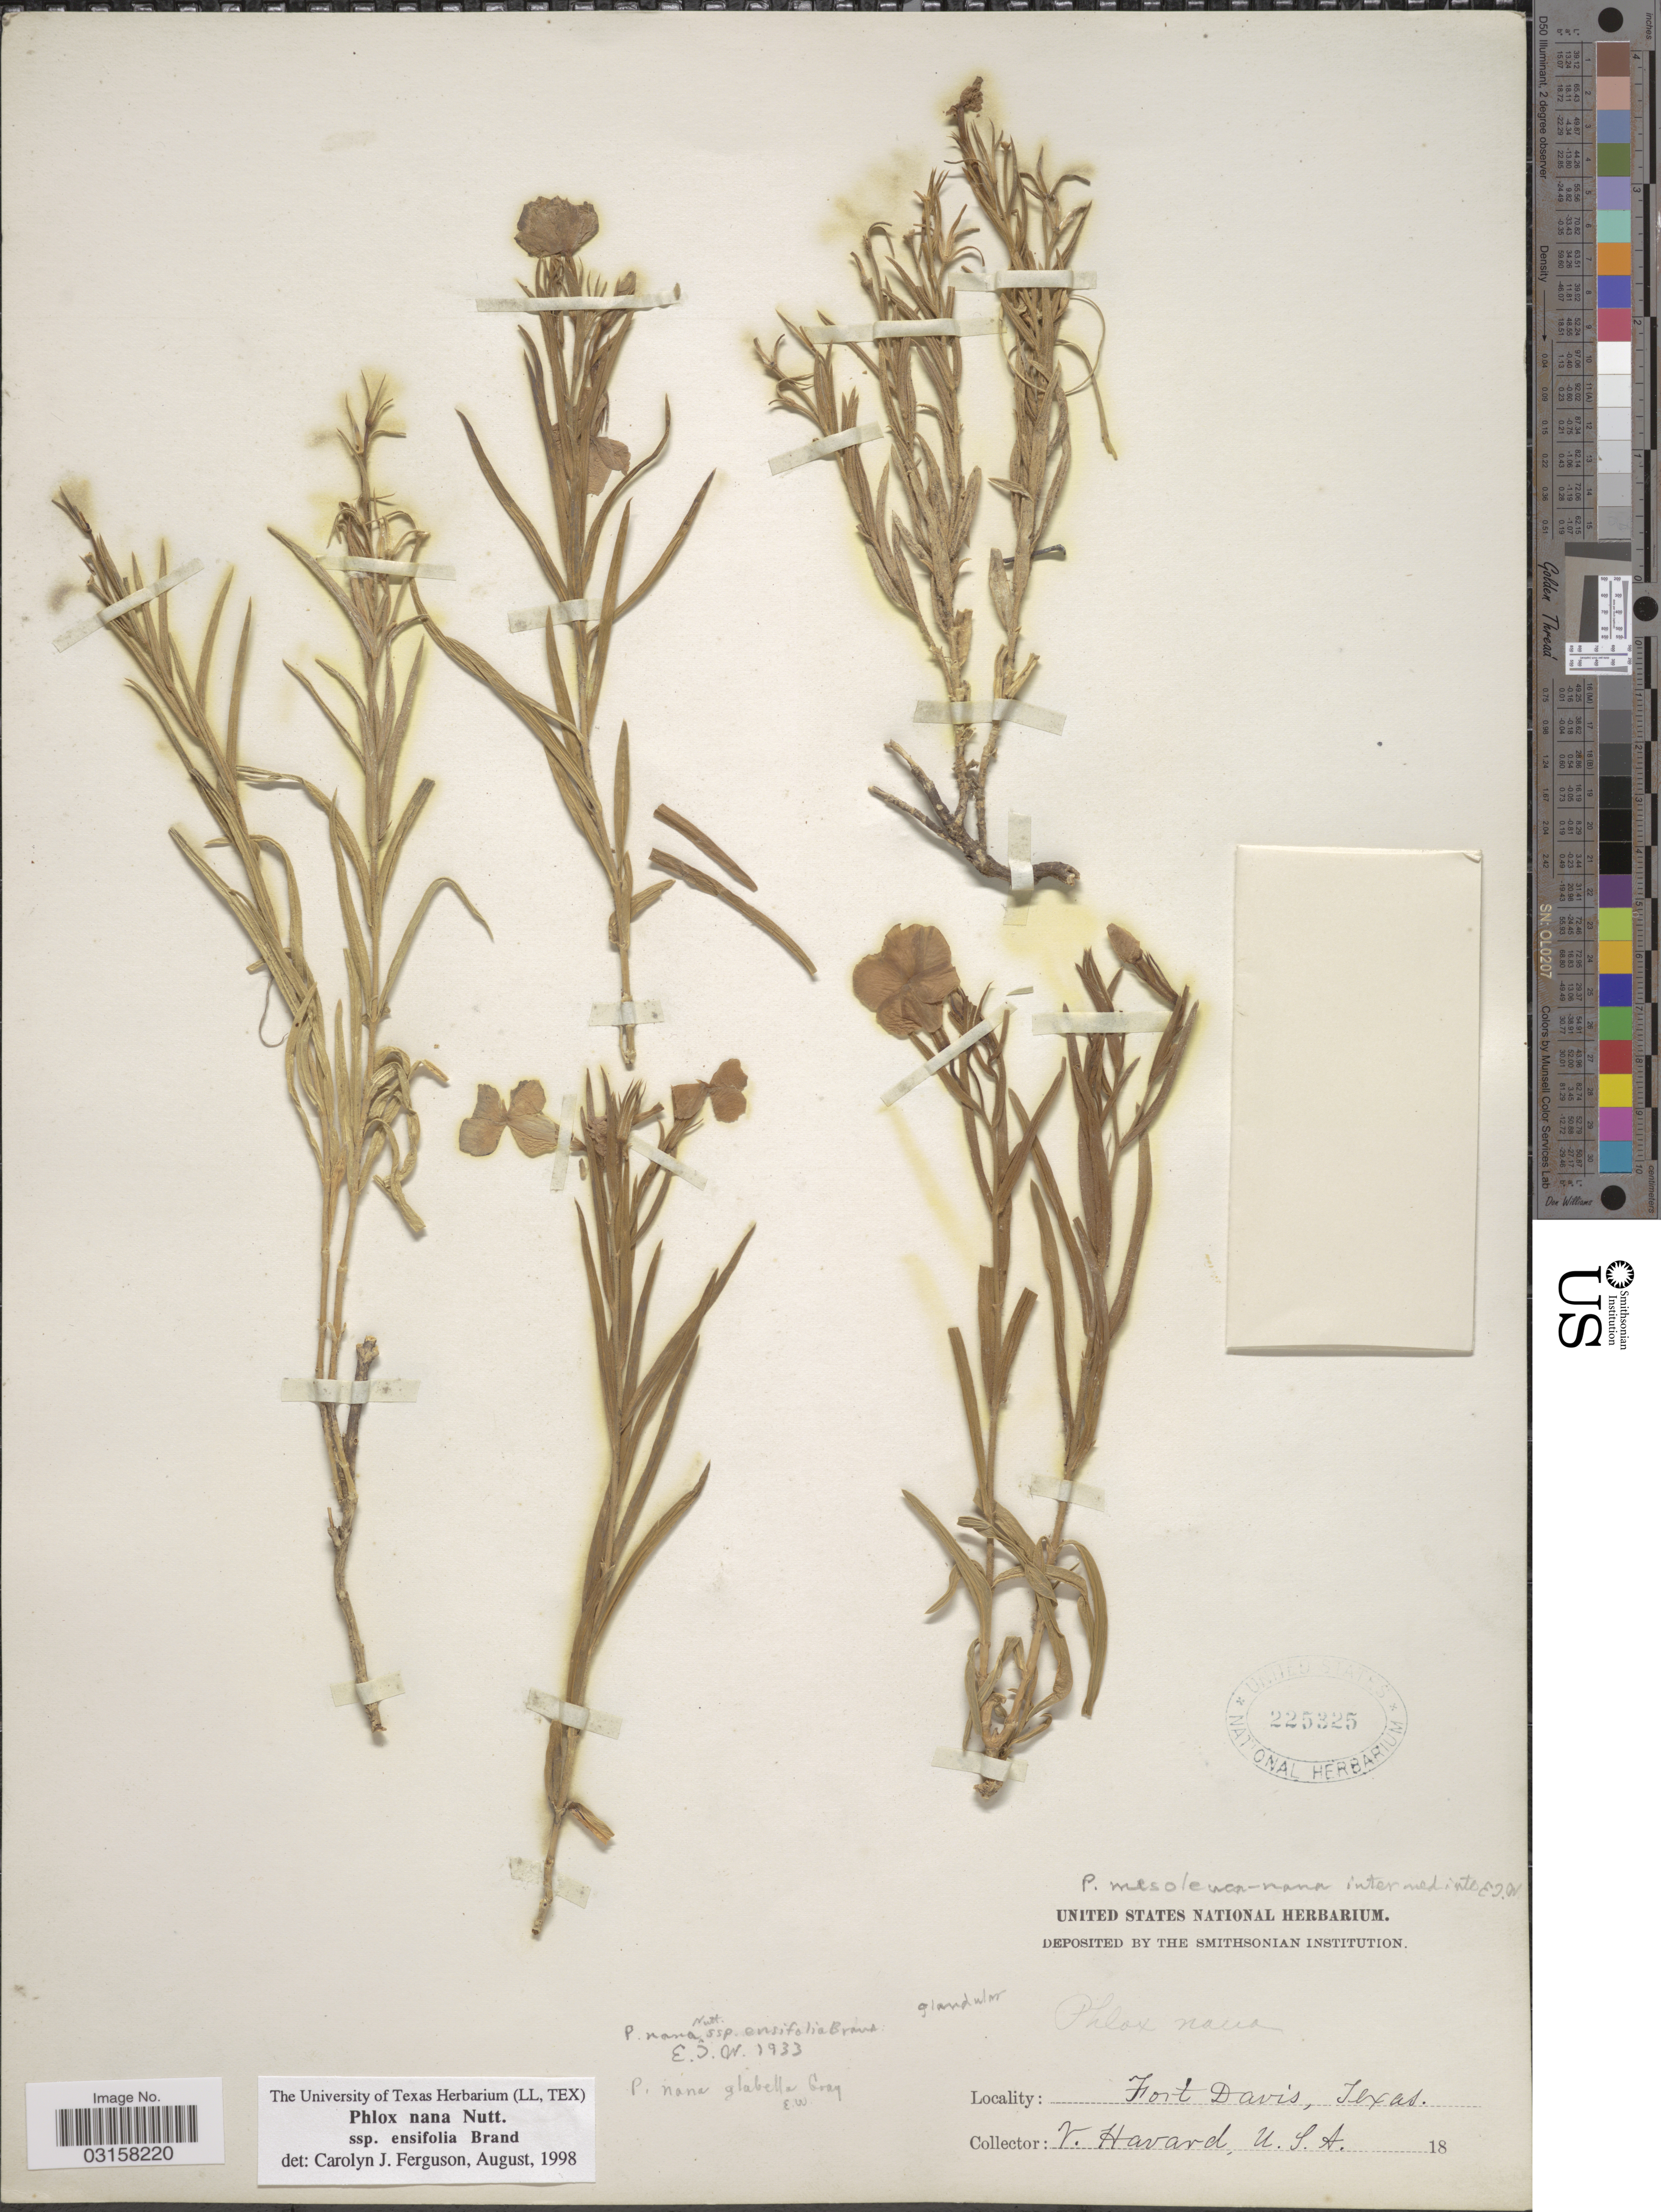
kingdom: Plantae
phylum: Tracheophyta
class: Magnoliopsida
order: Ericales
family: Polemoniaceae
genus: Phlox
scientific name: Phlox mesoleuca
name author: Greene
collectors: V. Havard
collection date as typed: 18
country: United States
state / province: Texas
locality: Fort Davis.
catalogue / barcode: US 225325